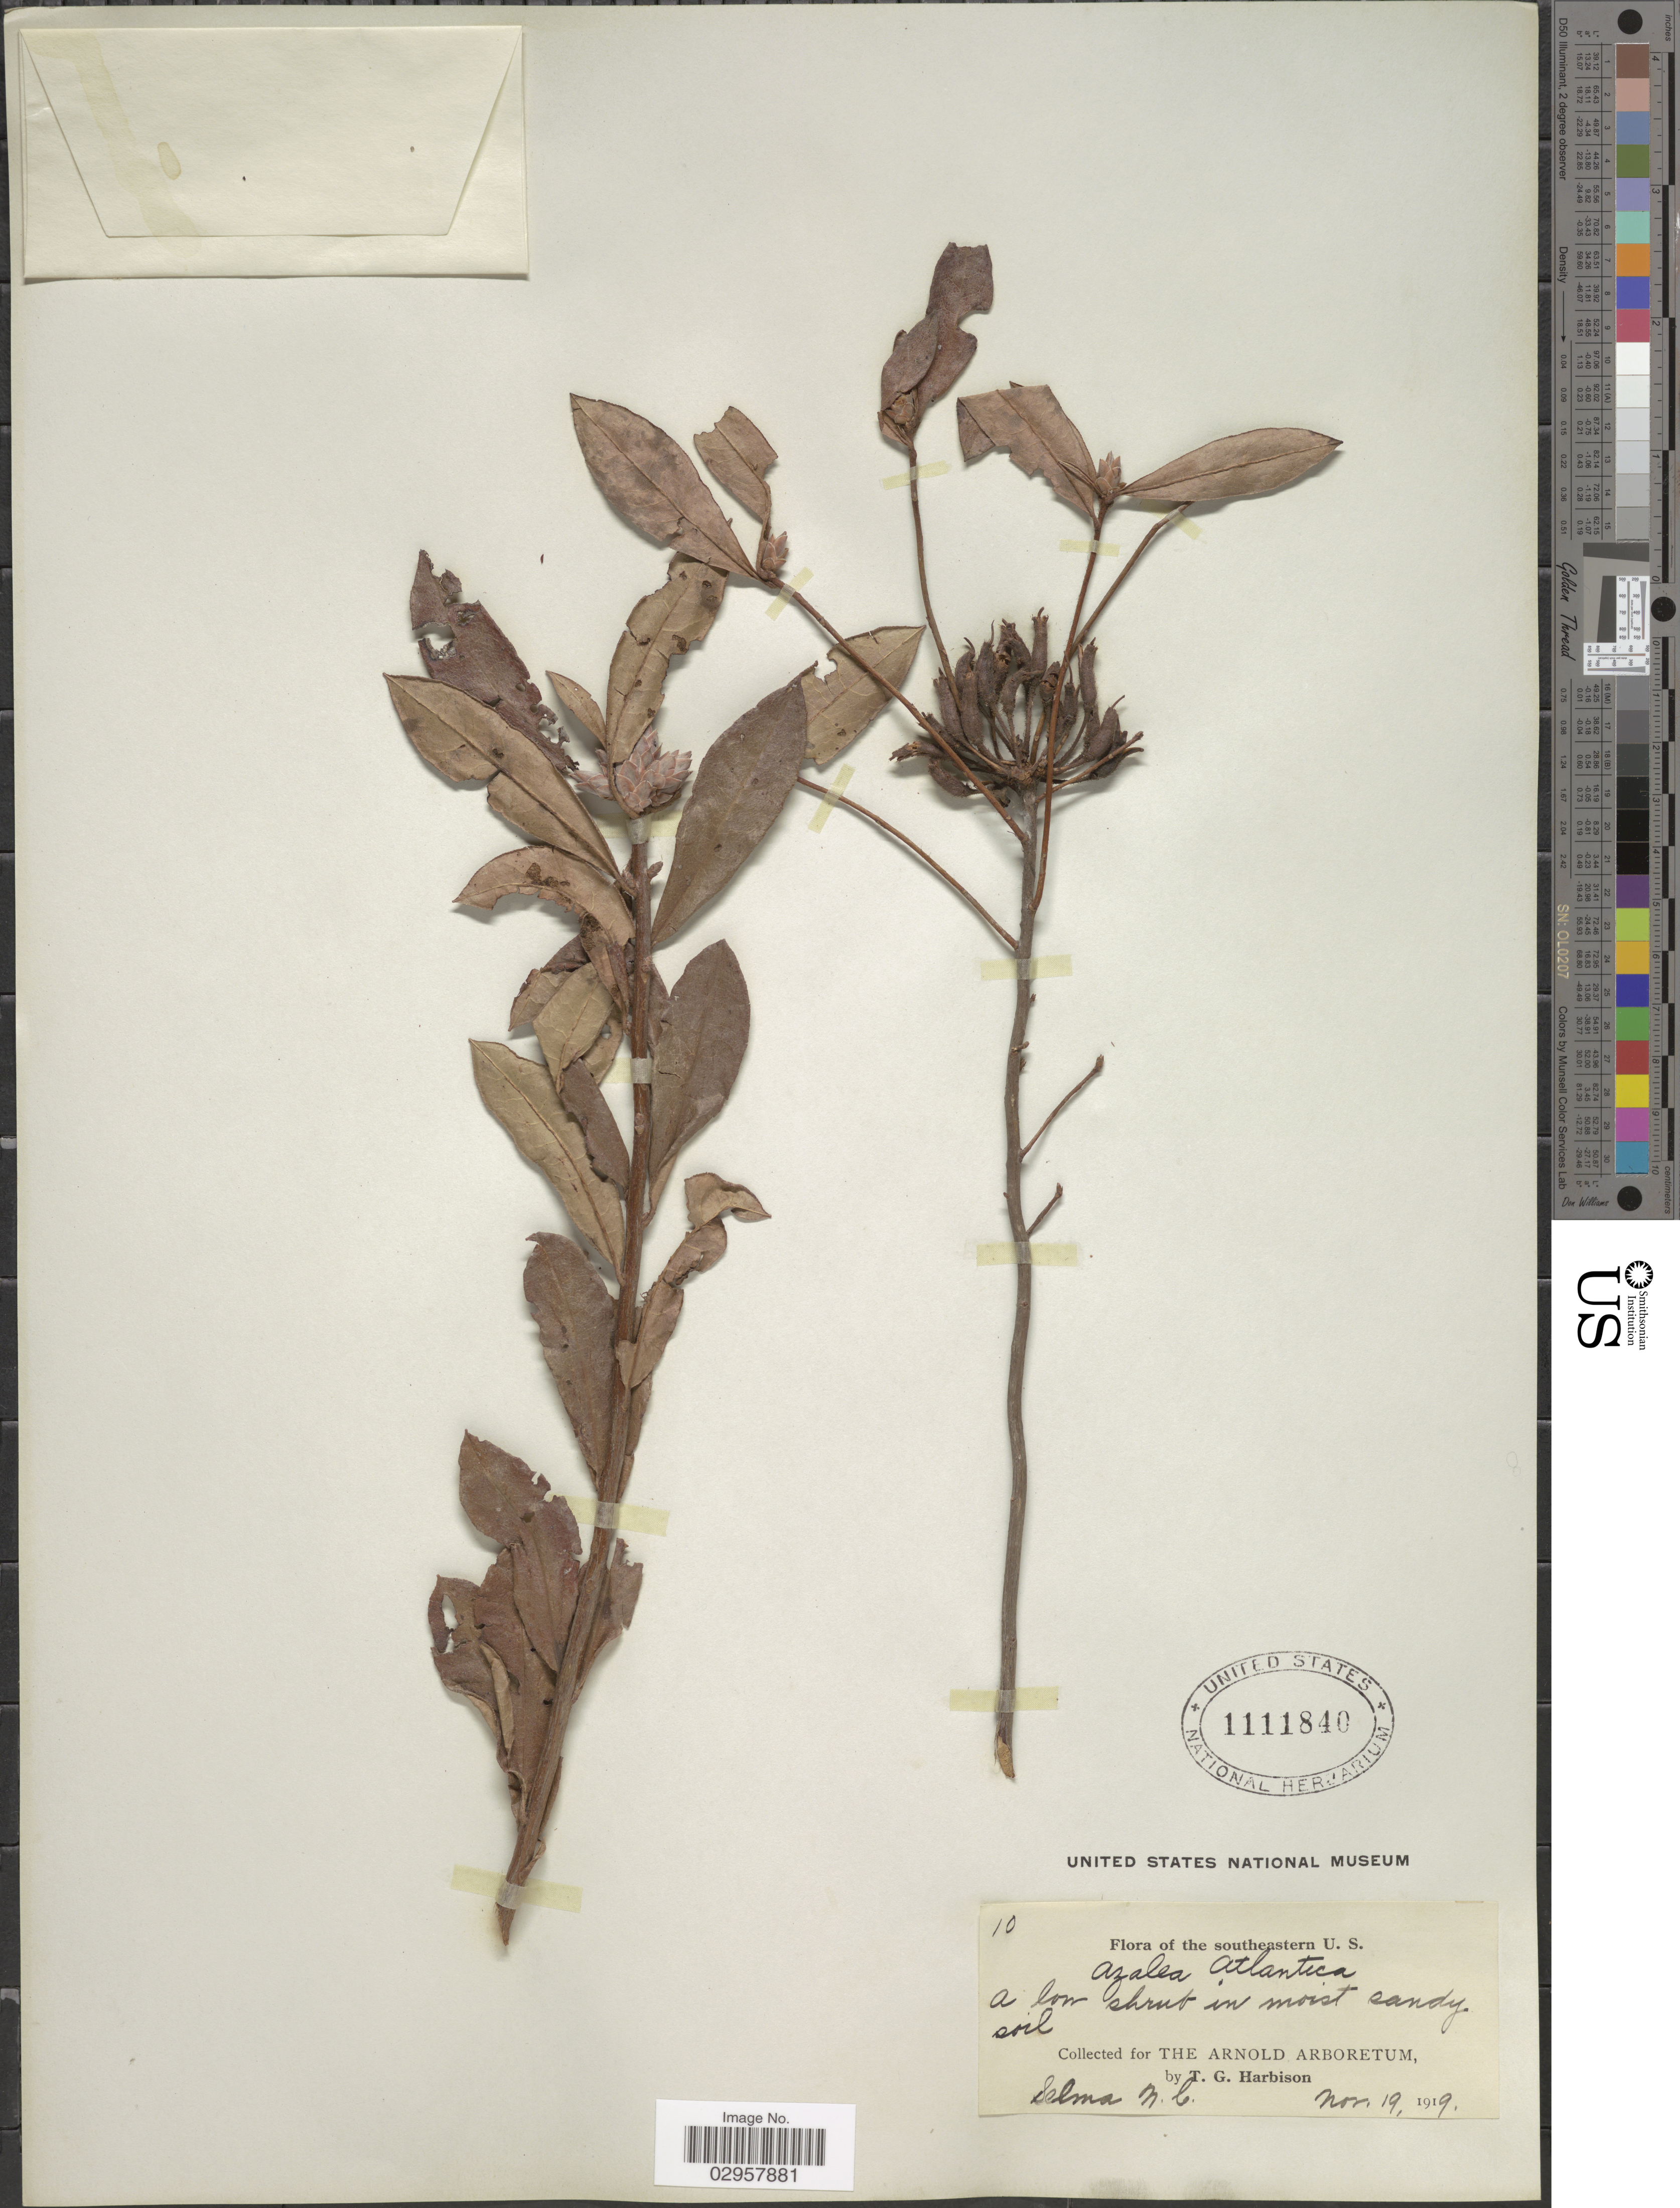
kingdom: Plantae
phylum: Tracheophyta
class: Magnoliopsida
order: Ericales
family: Ericaceae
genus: Rhododendron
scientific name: Rhododendron atlanticum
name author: (Ashe) Rehder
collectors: T. Harbison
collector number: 10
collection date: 1919-11-19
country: United States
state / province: North Carolina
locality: Southeastern U.S. Selma.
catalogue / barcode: US 1111840